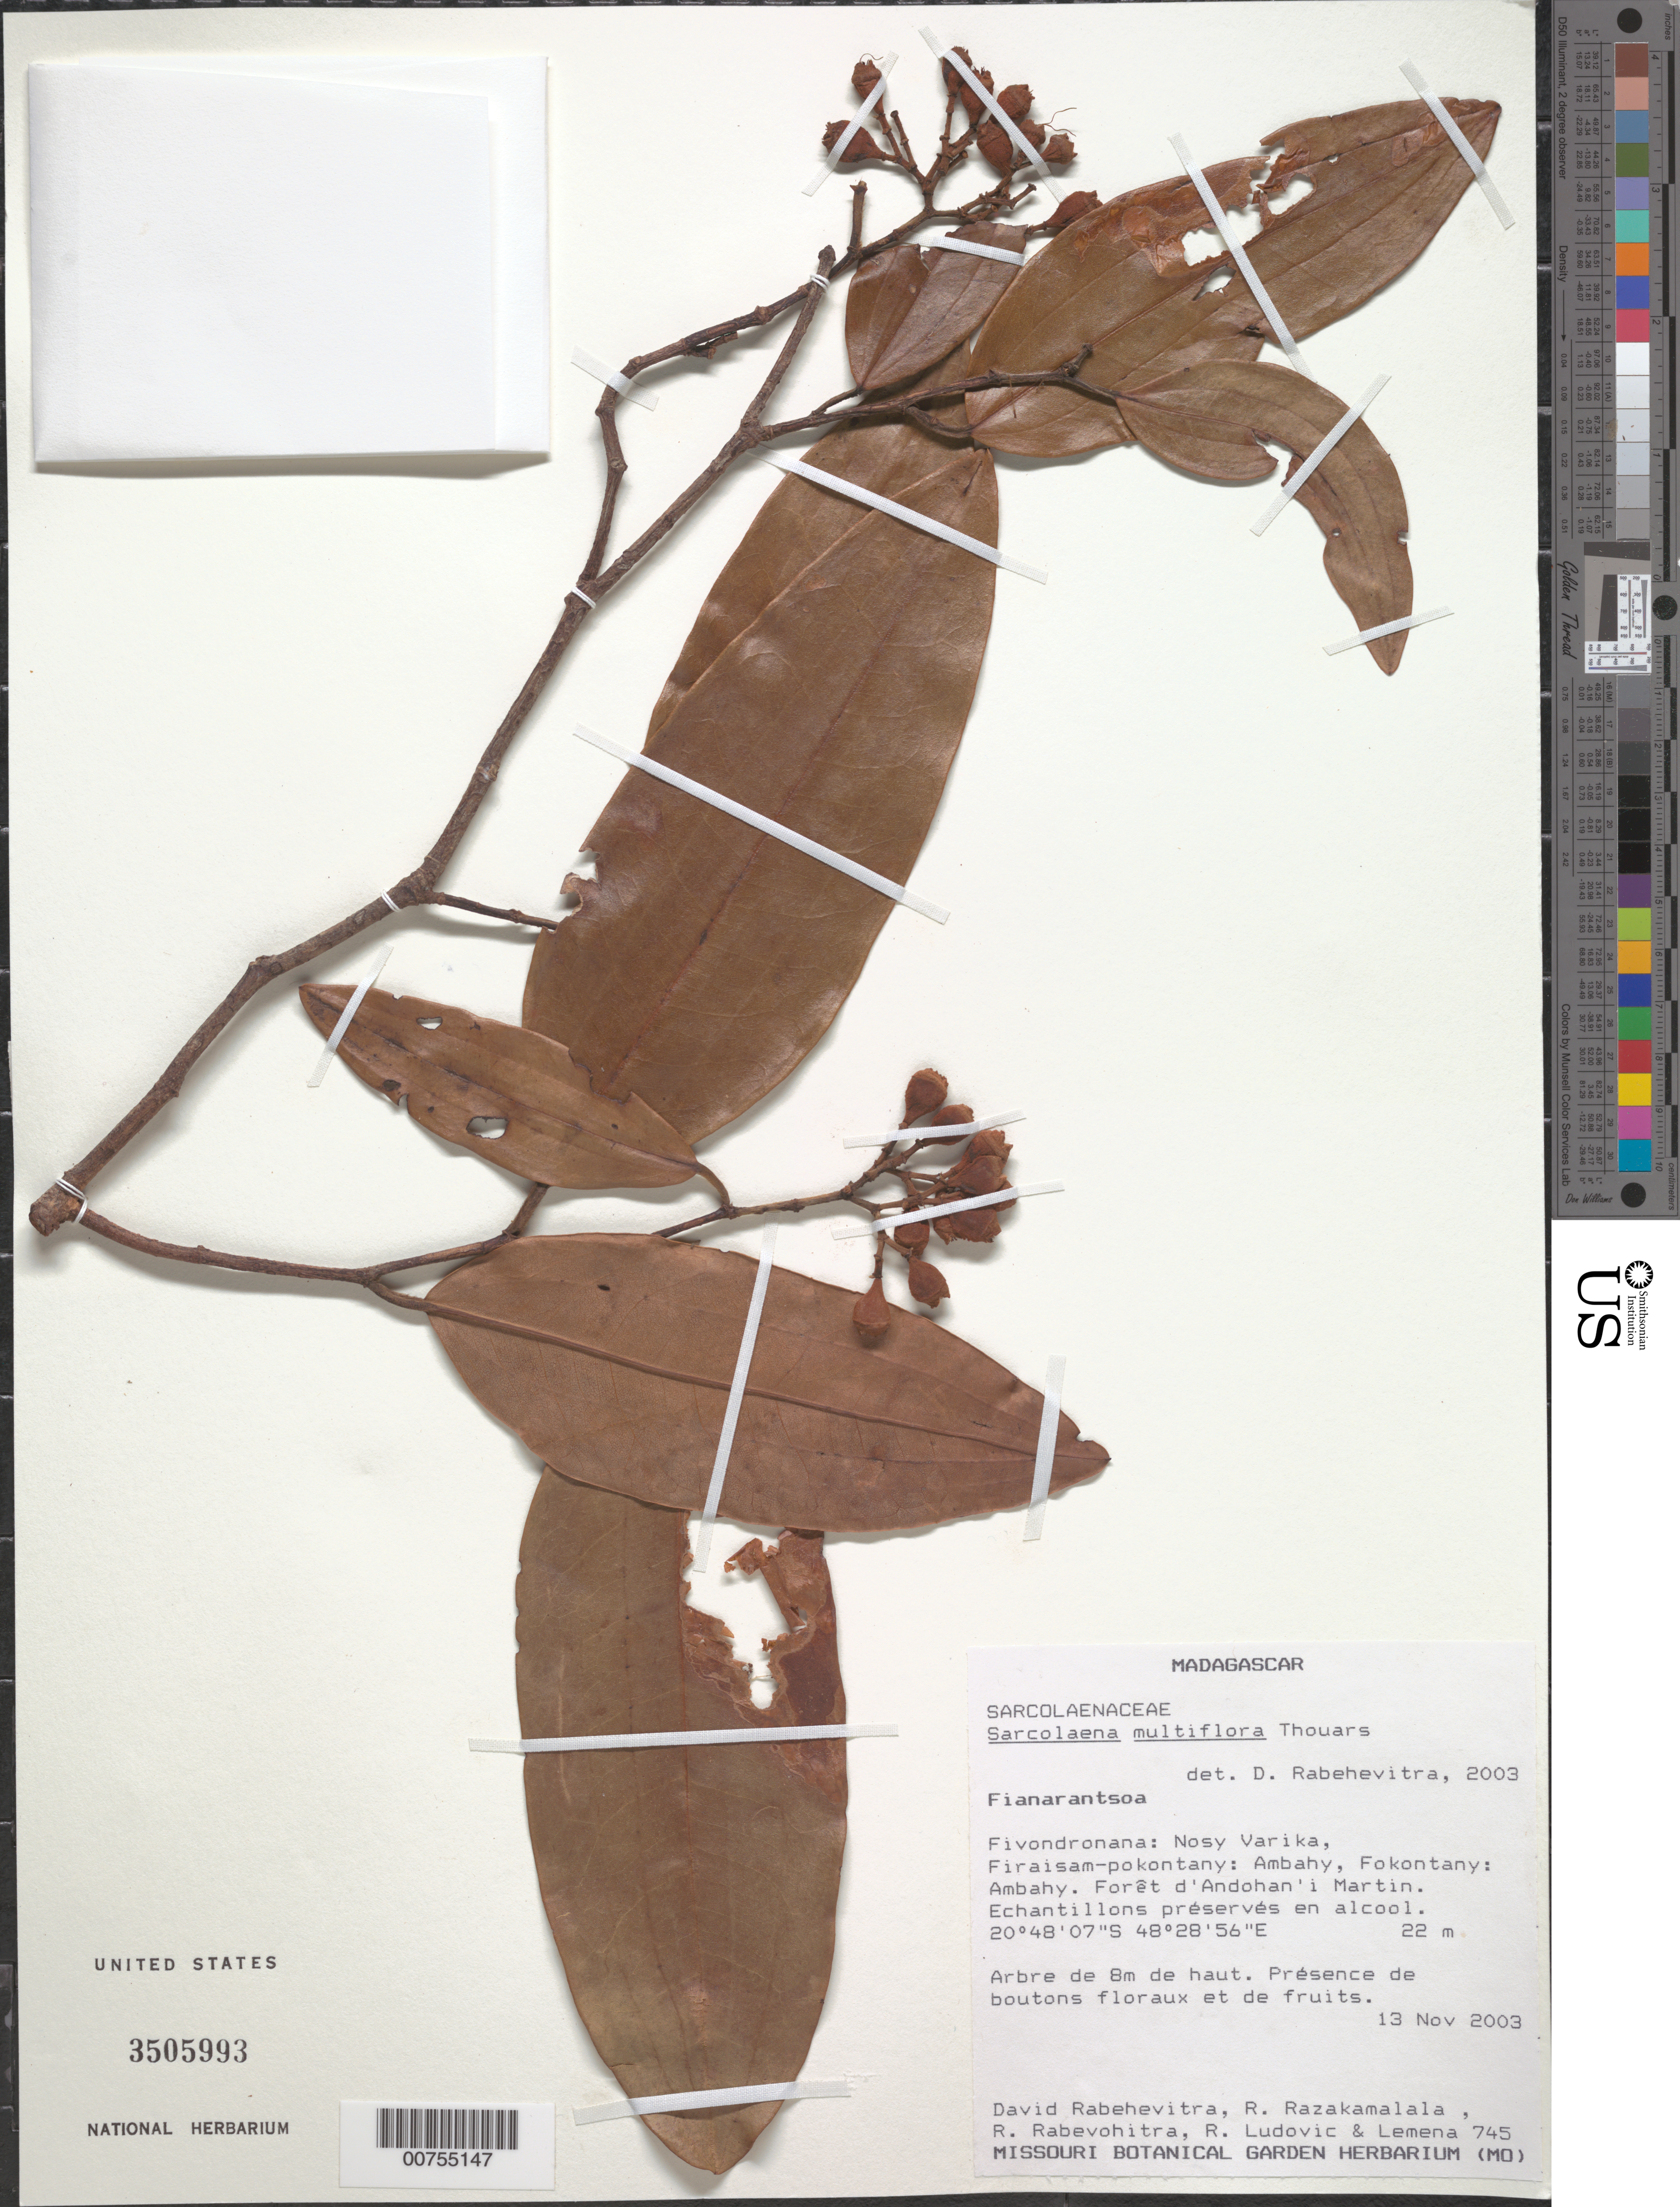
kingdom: Plantae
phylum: Tracheophyta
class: Magnoliopsida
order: Malvales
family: Sarcolaenaceae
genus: Sarcolaena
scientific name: Sarcolaena multiflora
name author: Thouars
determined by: Rabehevitra, D.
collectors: D. Rabehevitra & et al.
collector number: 745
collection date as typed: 13 Nov 2003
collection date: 2003-11-13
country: Madagascar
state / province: Vatovavy Fitovinany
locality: Fivondronana: Nosy Varika, Firaisam-pokontany: Ambahy, Fokontany: Ambahy. Andohan'i Martin.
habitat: Forest.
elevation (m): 22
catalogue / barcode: US 3505993